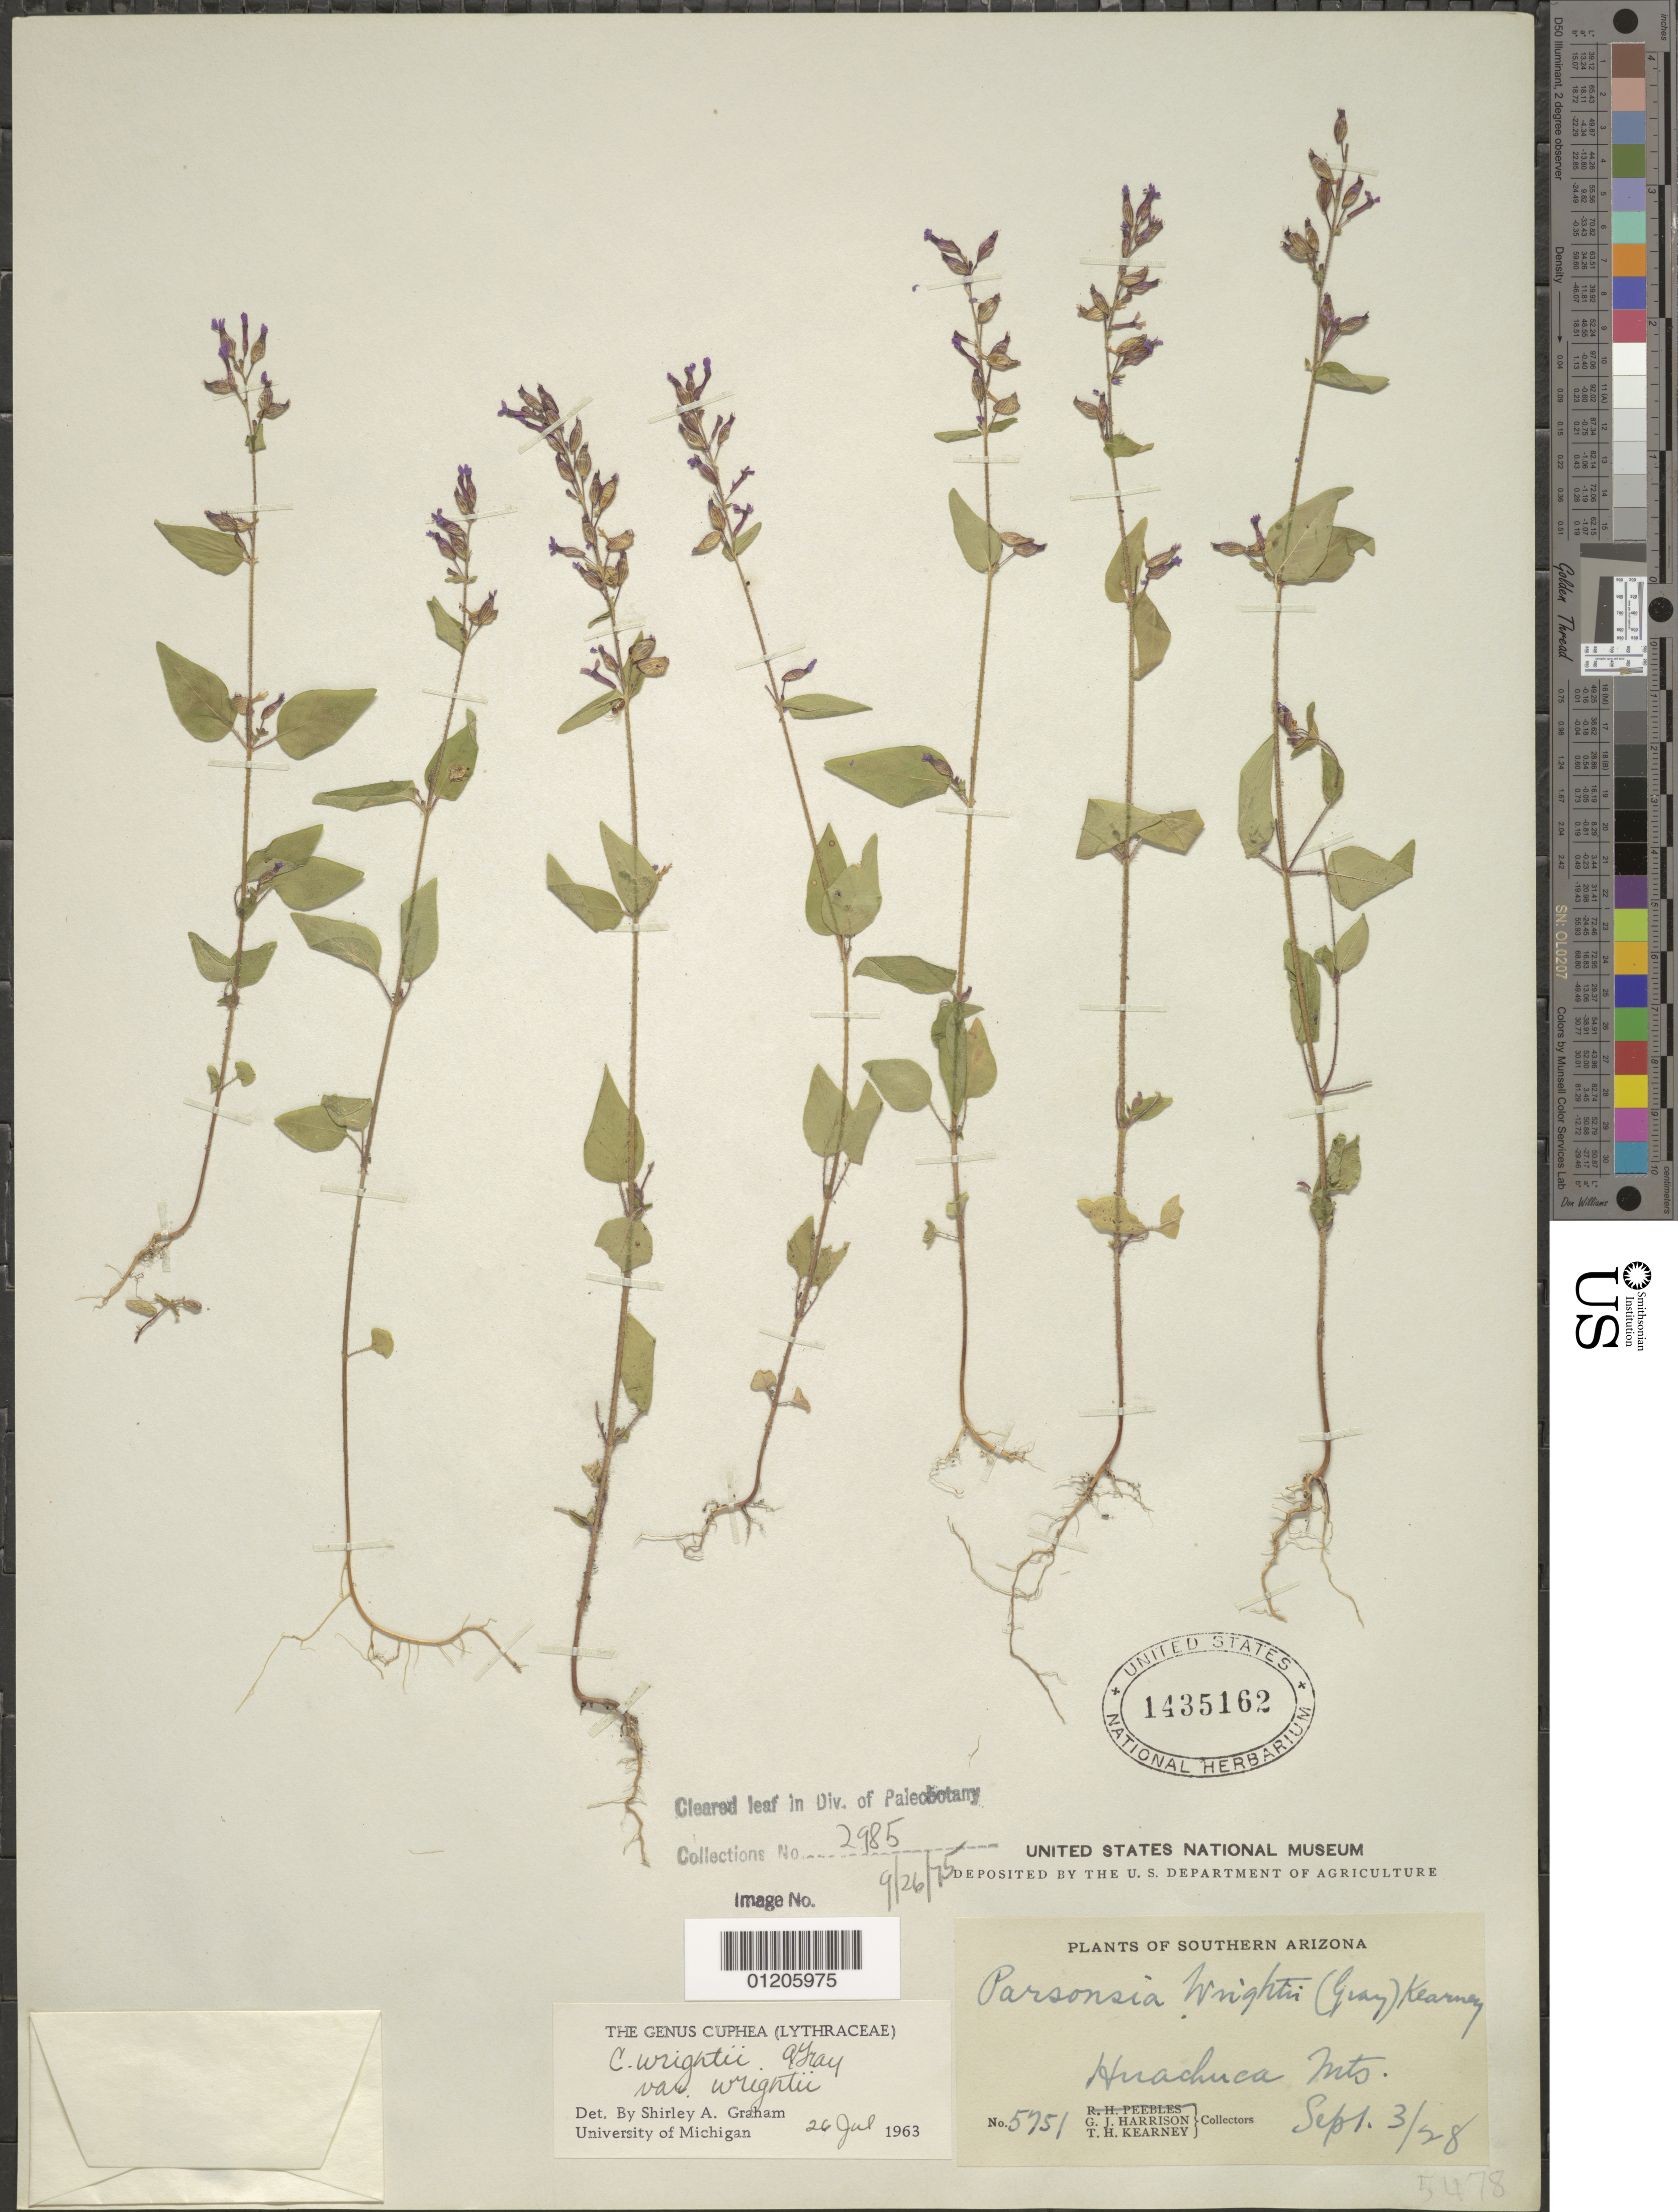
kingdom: Plantae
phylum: Tracheophyta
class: Magnoliopsida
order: Myrtales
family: Lythraceae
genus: Cuphea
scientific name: Cuphea wrightii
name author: A. Gray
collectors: G. J. Harrison & T. H. Kearney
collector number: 5751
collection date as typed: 03 Sep 1928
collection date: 1928-09-03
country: United States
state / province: Arizona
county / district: Cochise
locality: Huachuca Mts.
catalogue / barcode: US 1435162